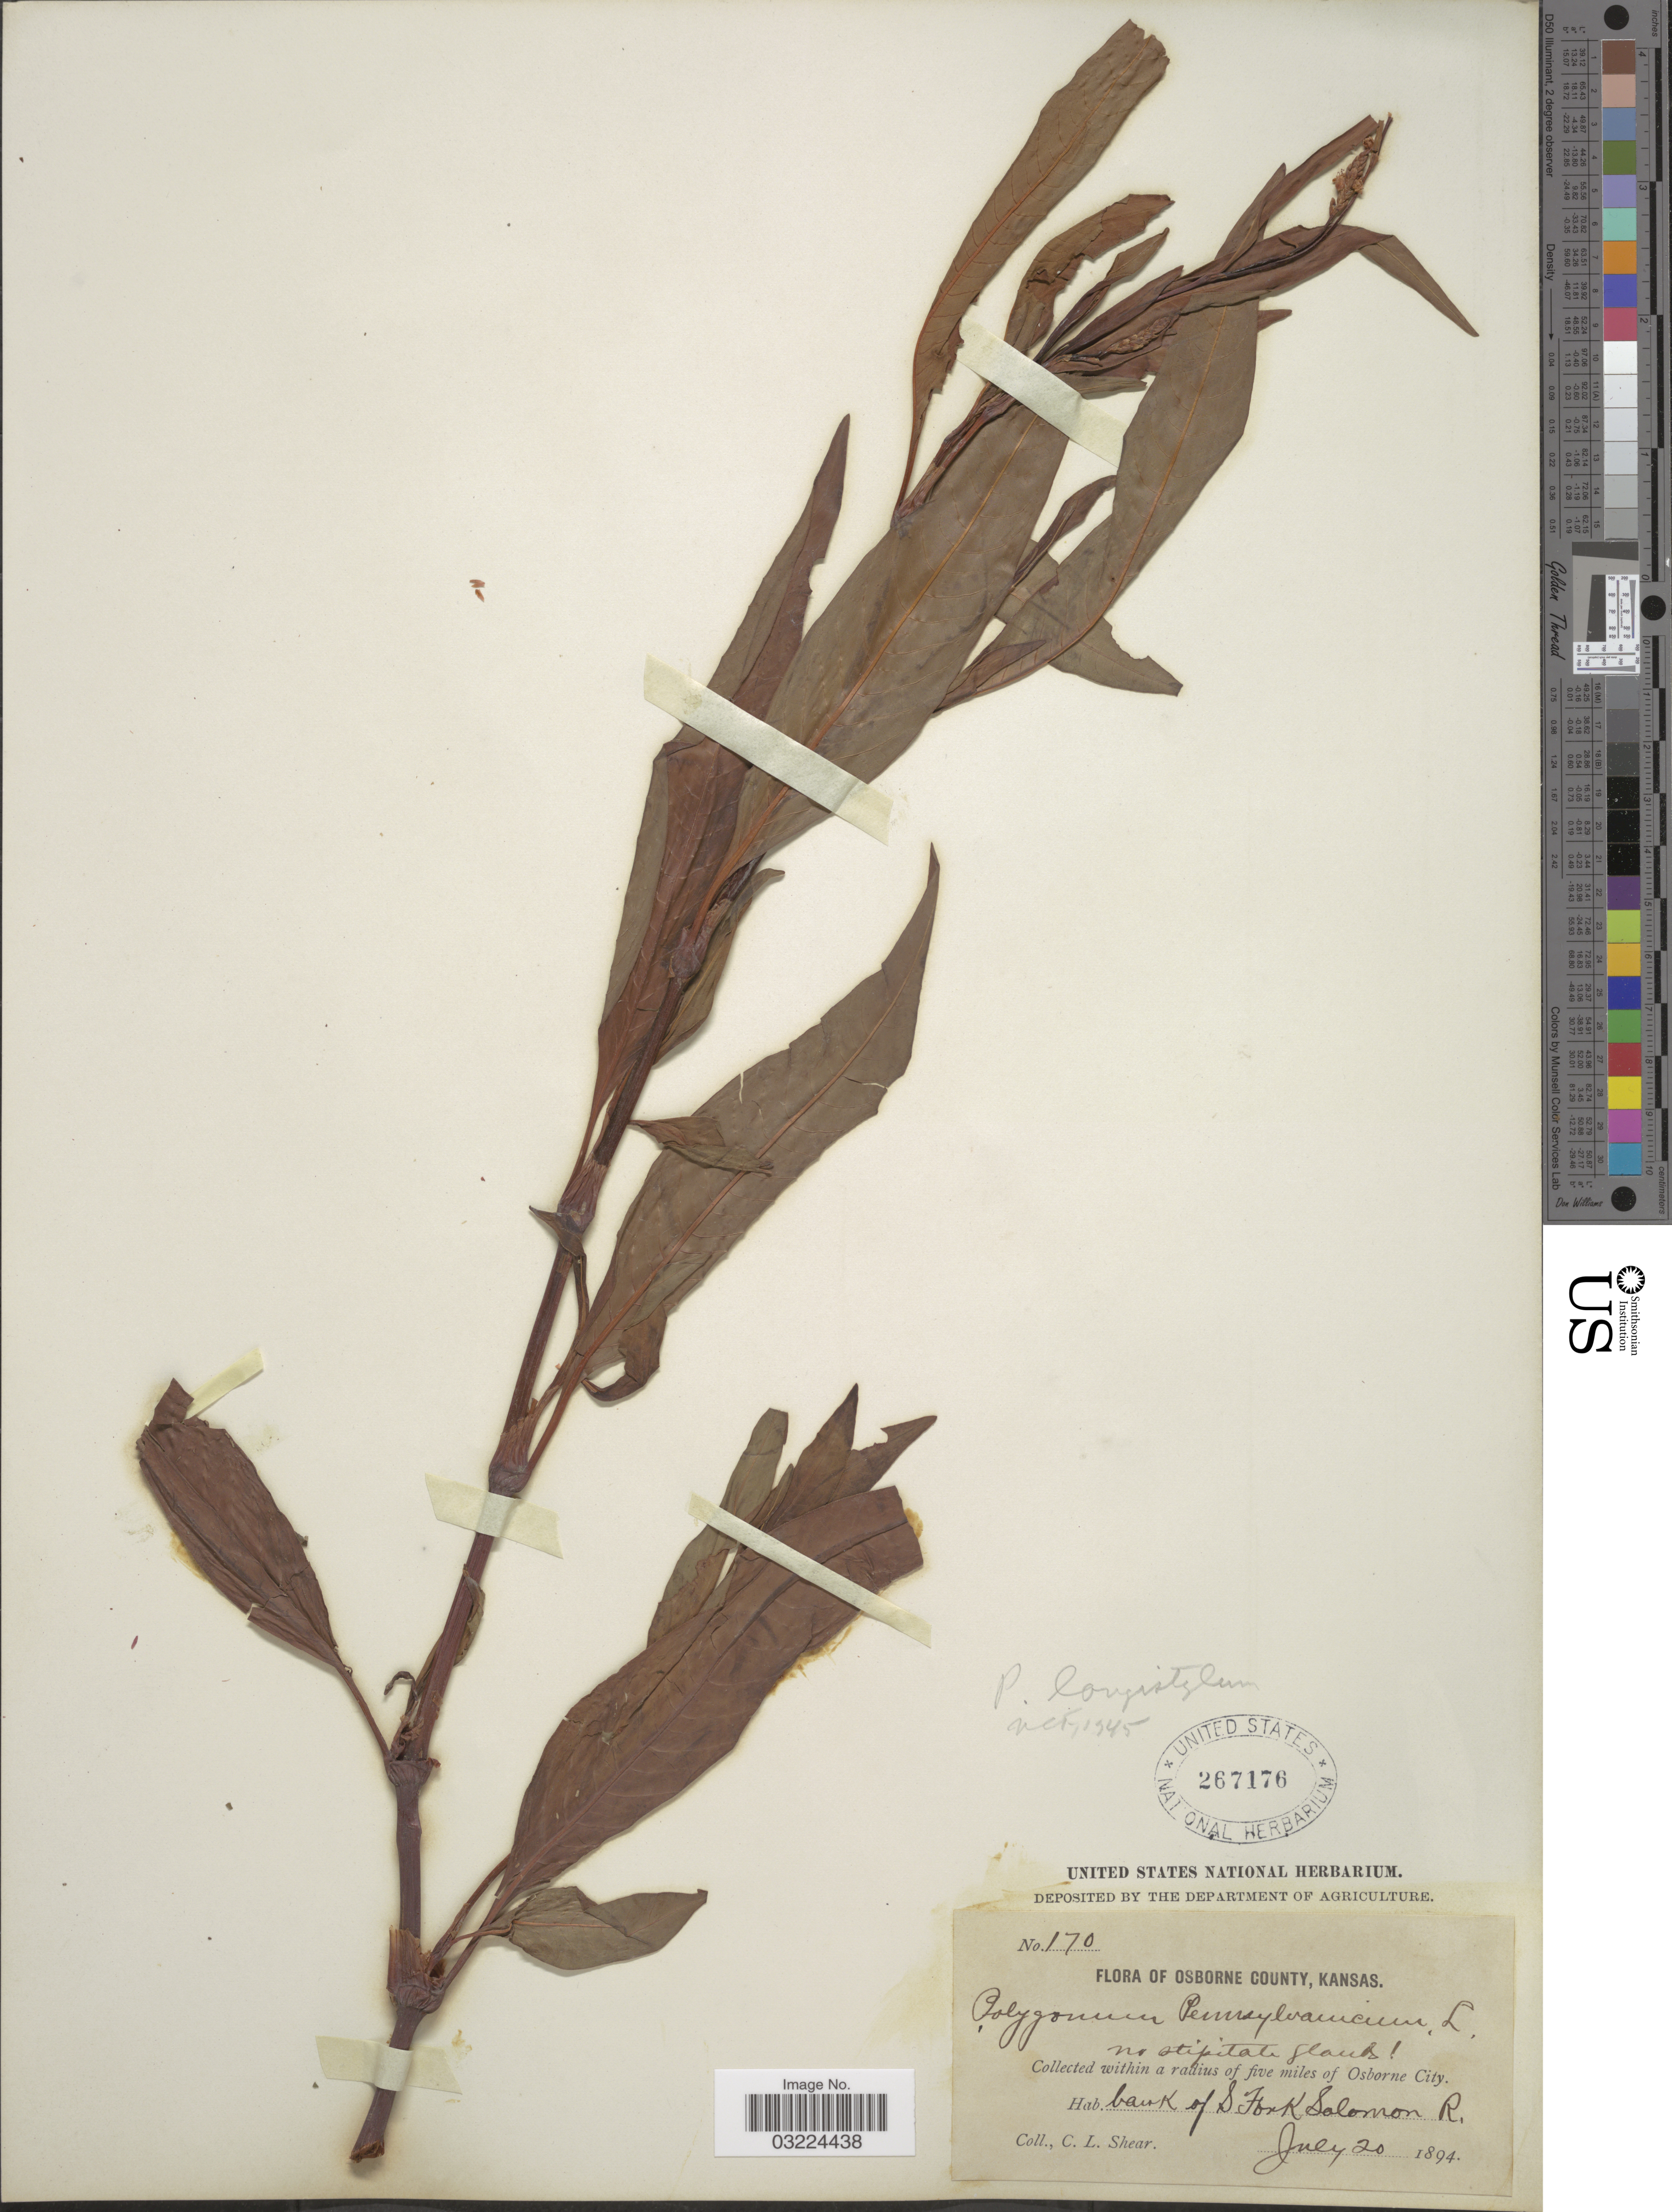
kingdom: Plantae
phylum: Tracheophyta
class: Magnoliopsida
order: Caryophyllales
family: Polygonaceae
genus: Persicaria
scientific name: Persicaria bicornis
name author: (Raf.) Nieuwl.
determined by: Atha, D. E.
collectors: C. L. Shear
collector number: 170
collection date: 1894-07-20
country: United States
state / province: Kansas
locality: Osborne County. Within a radius of five miles of Osborne City. Bank of Fork Salomon R.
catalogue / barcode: US 267176